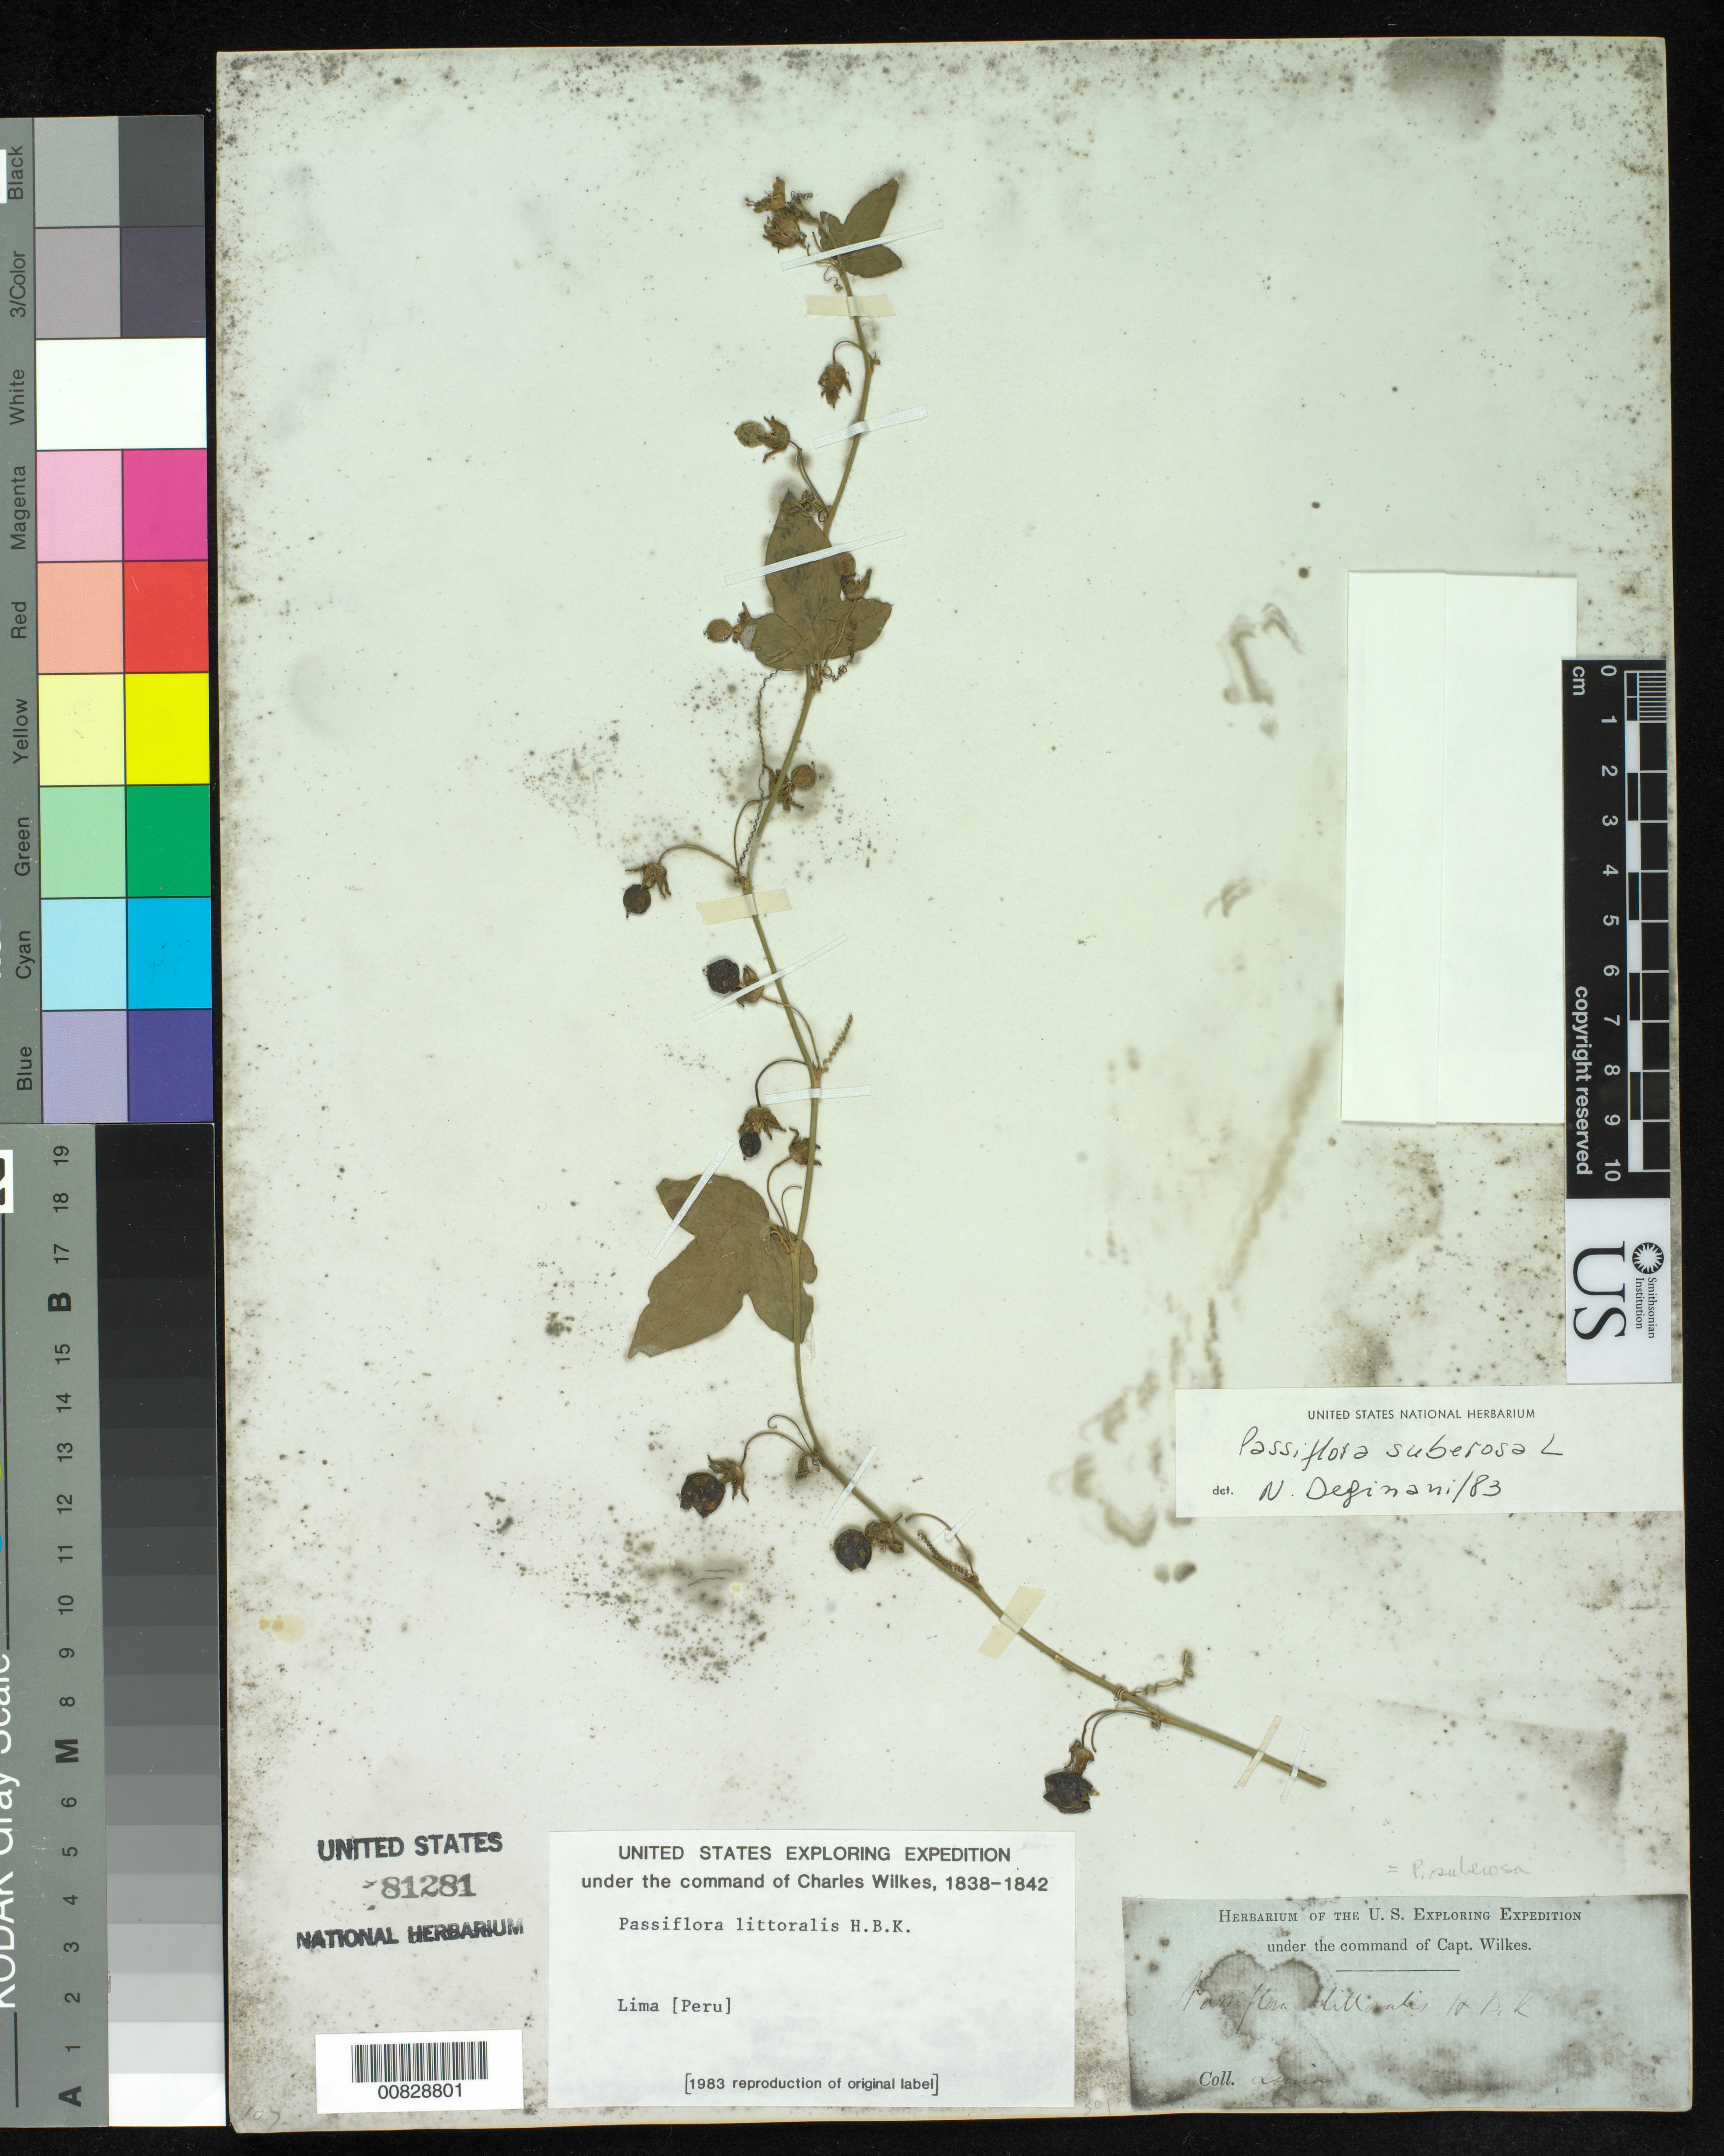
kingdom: Plantae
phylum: Tracheophyta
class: Magnoliopsida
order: Malpighiales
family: Passifloraceae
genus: Passiflora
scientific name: Passiflora foetida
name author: L.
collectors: Wilkes Explor. Exped.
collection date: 1838/1842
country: Peru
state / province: Lima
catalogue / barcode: US 81281